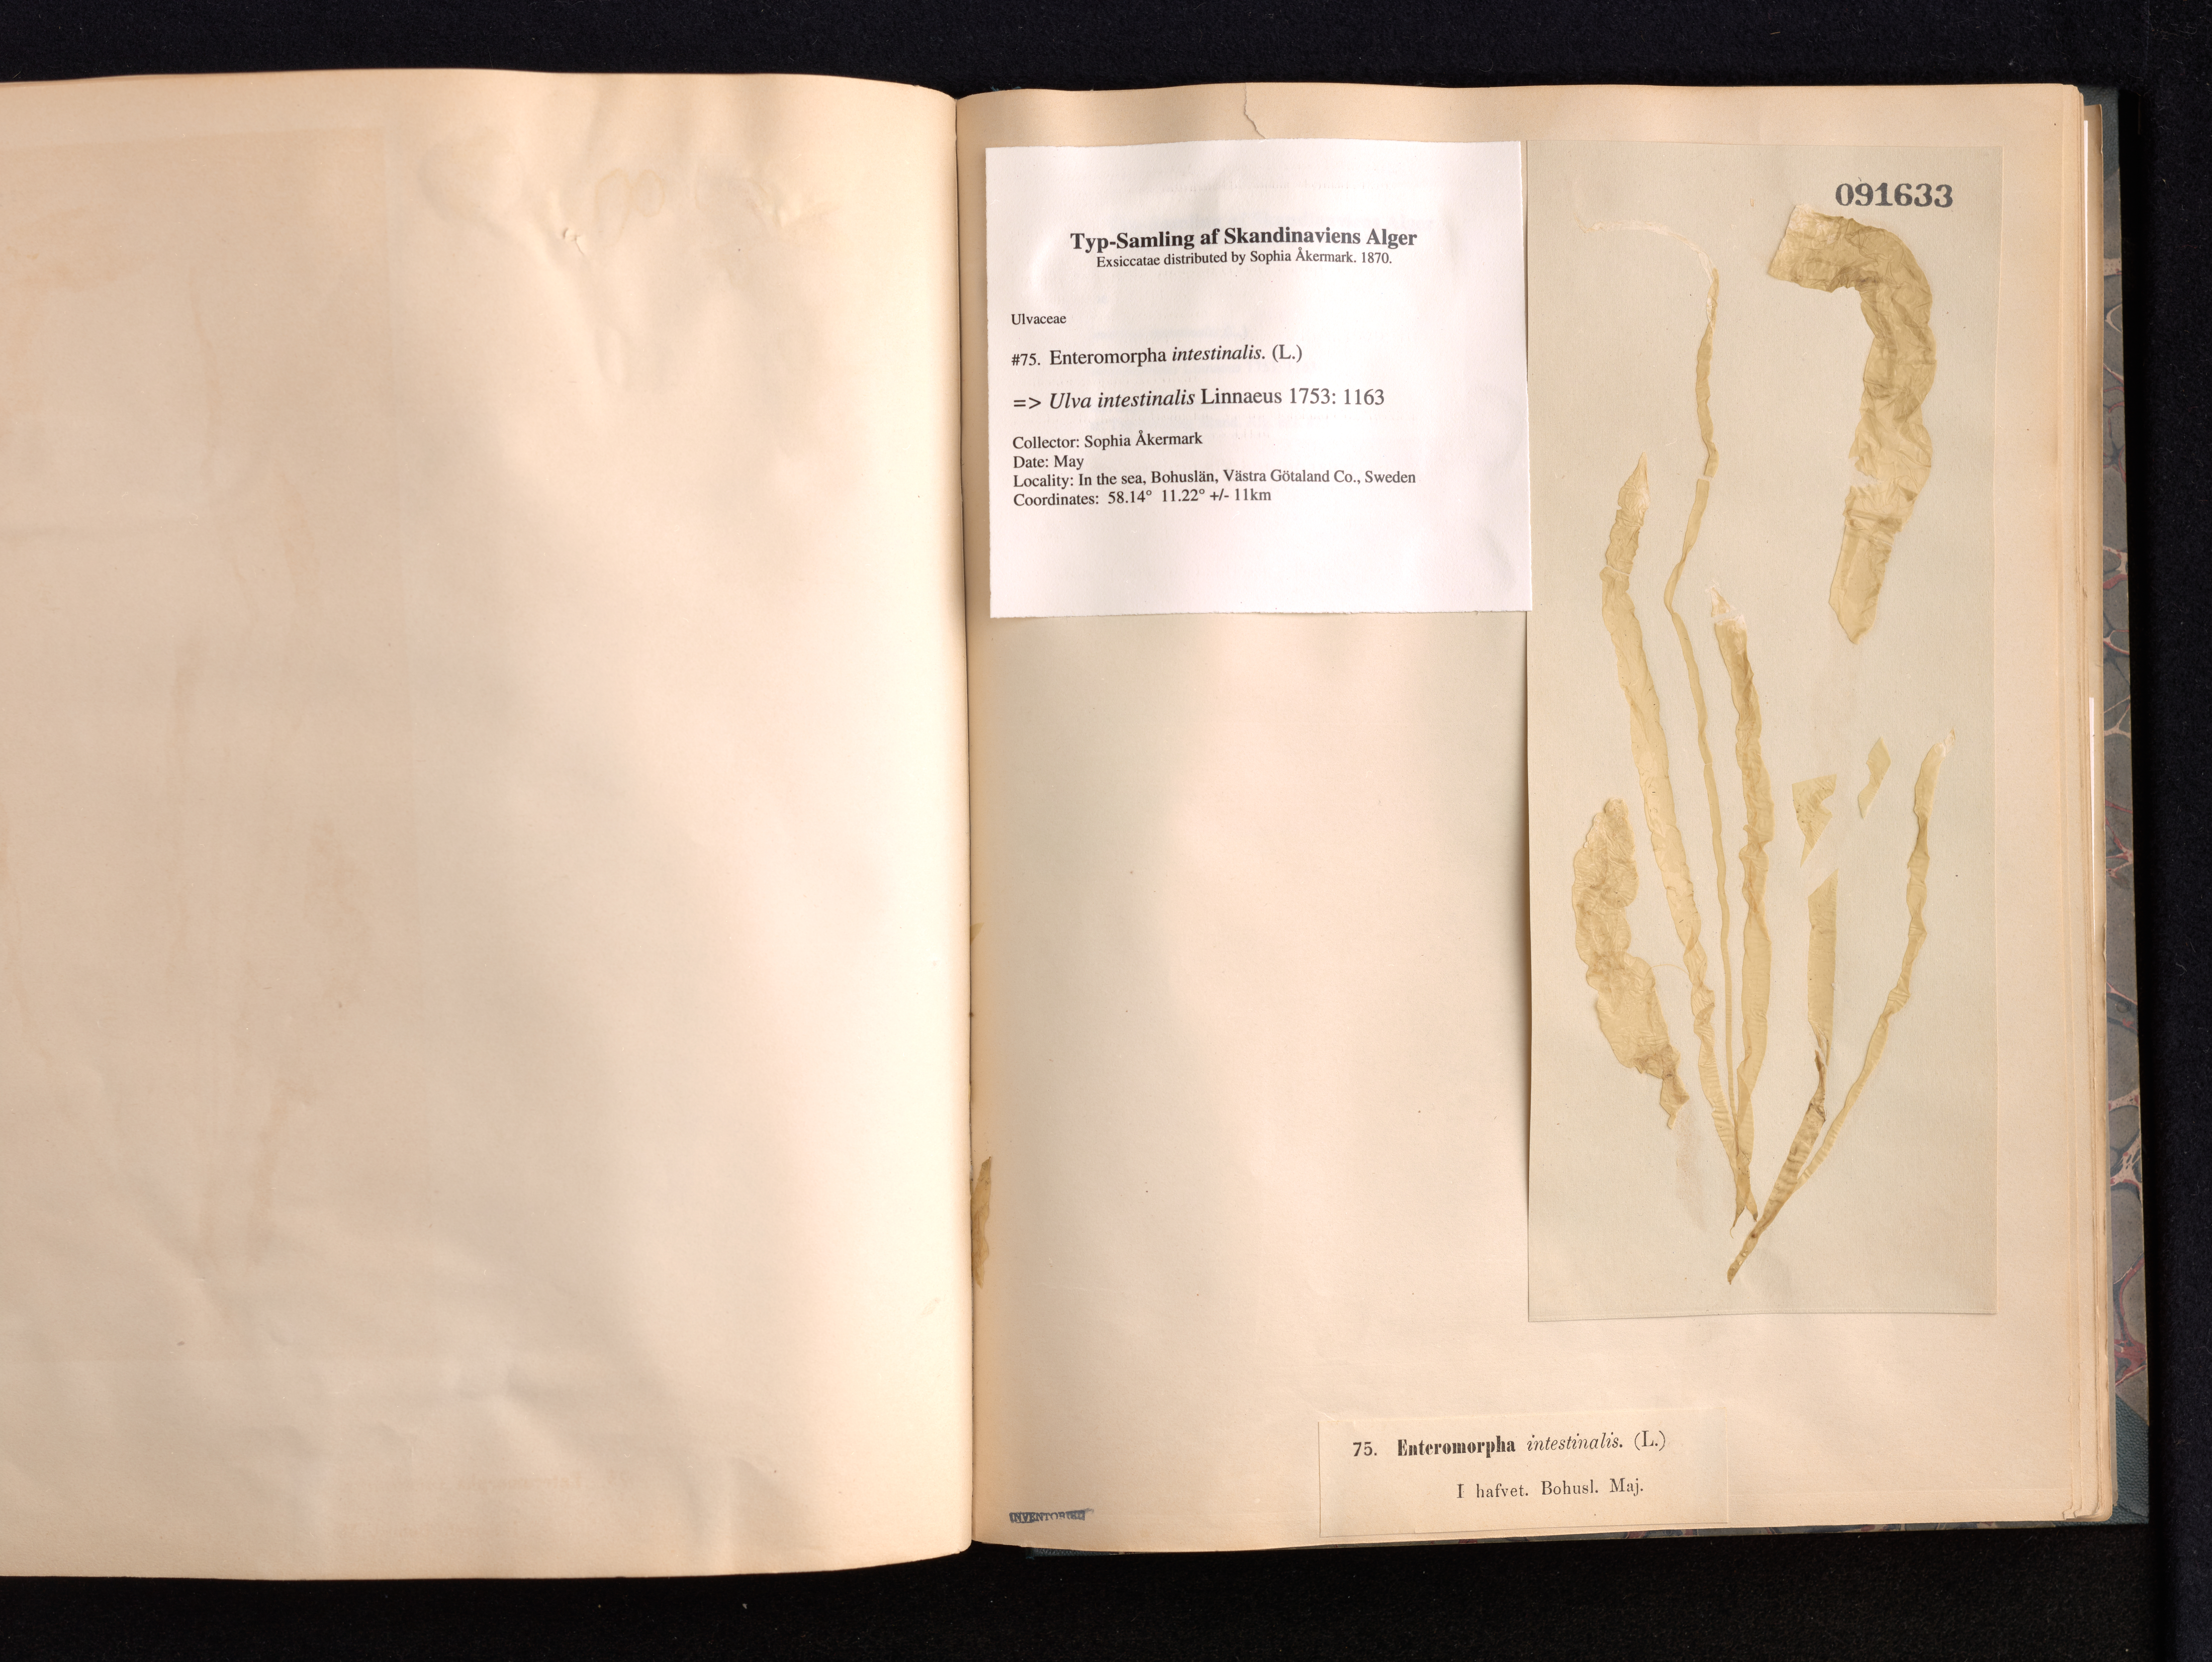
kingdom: Plantae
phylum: Chlorophyta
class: Ulvophyceae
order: Ulvales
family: Ulvaceae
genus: Ulva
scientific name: Ulva intestinalis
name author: L.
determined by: Algae name updating Project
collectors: S. Akermark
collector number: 75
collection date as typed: May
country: Sweden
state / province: Västra Götaland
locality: Bohuslan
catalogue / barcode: US 91633